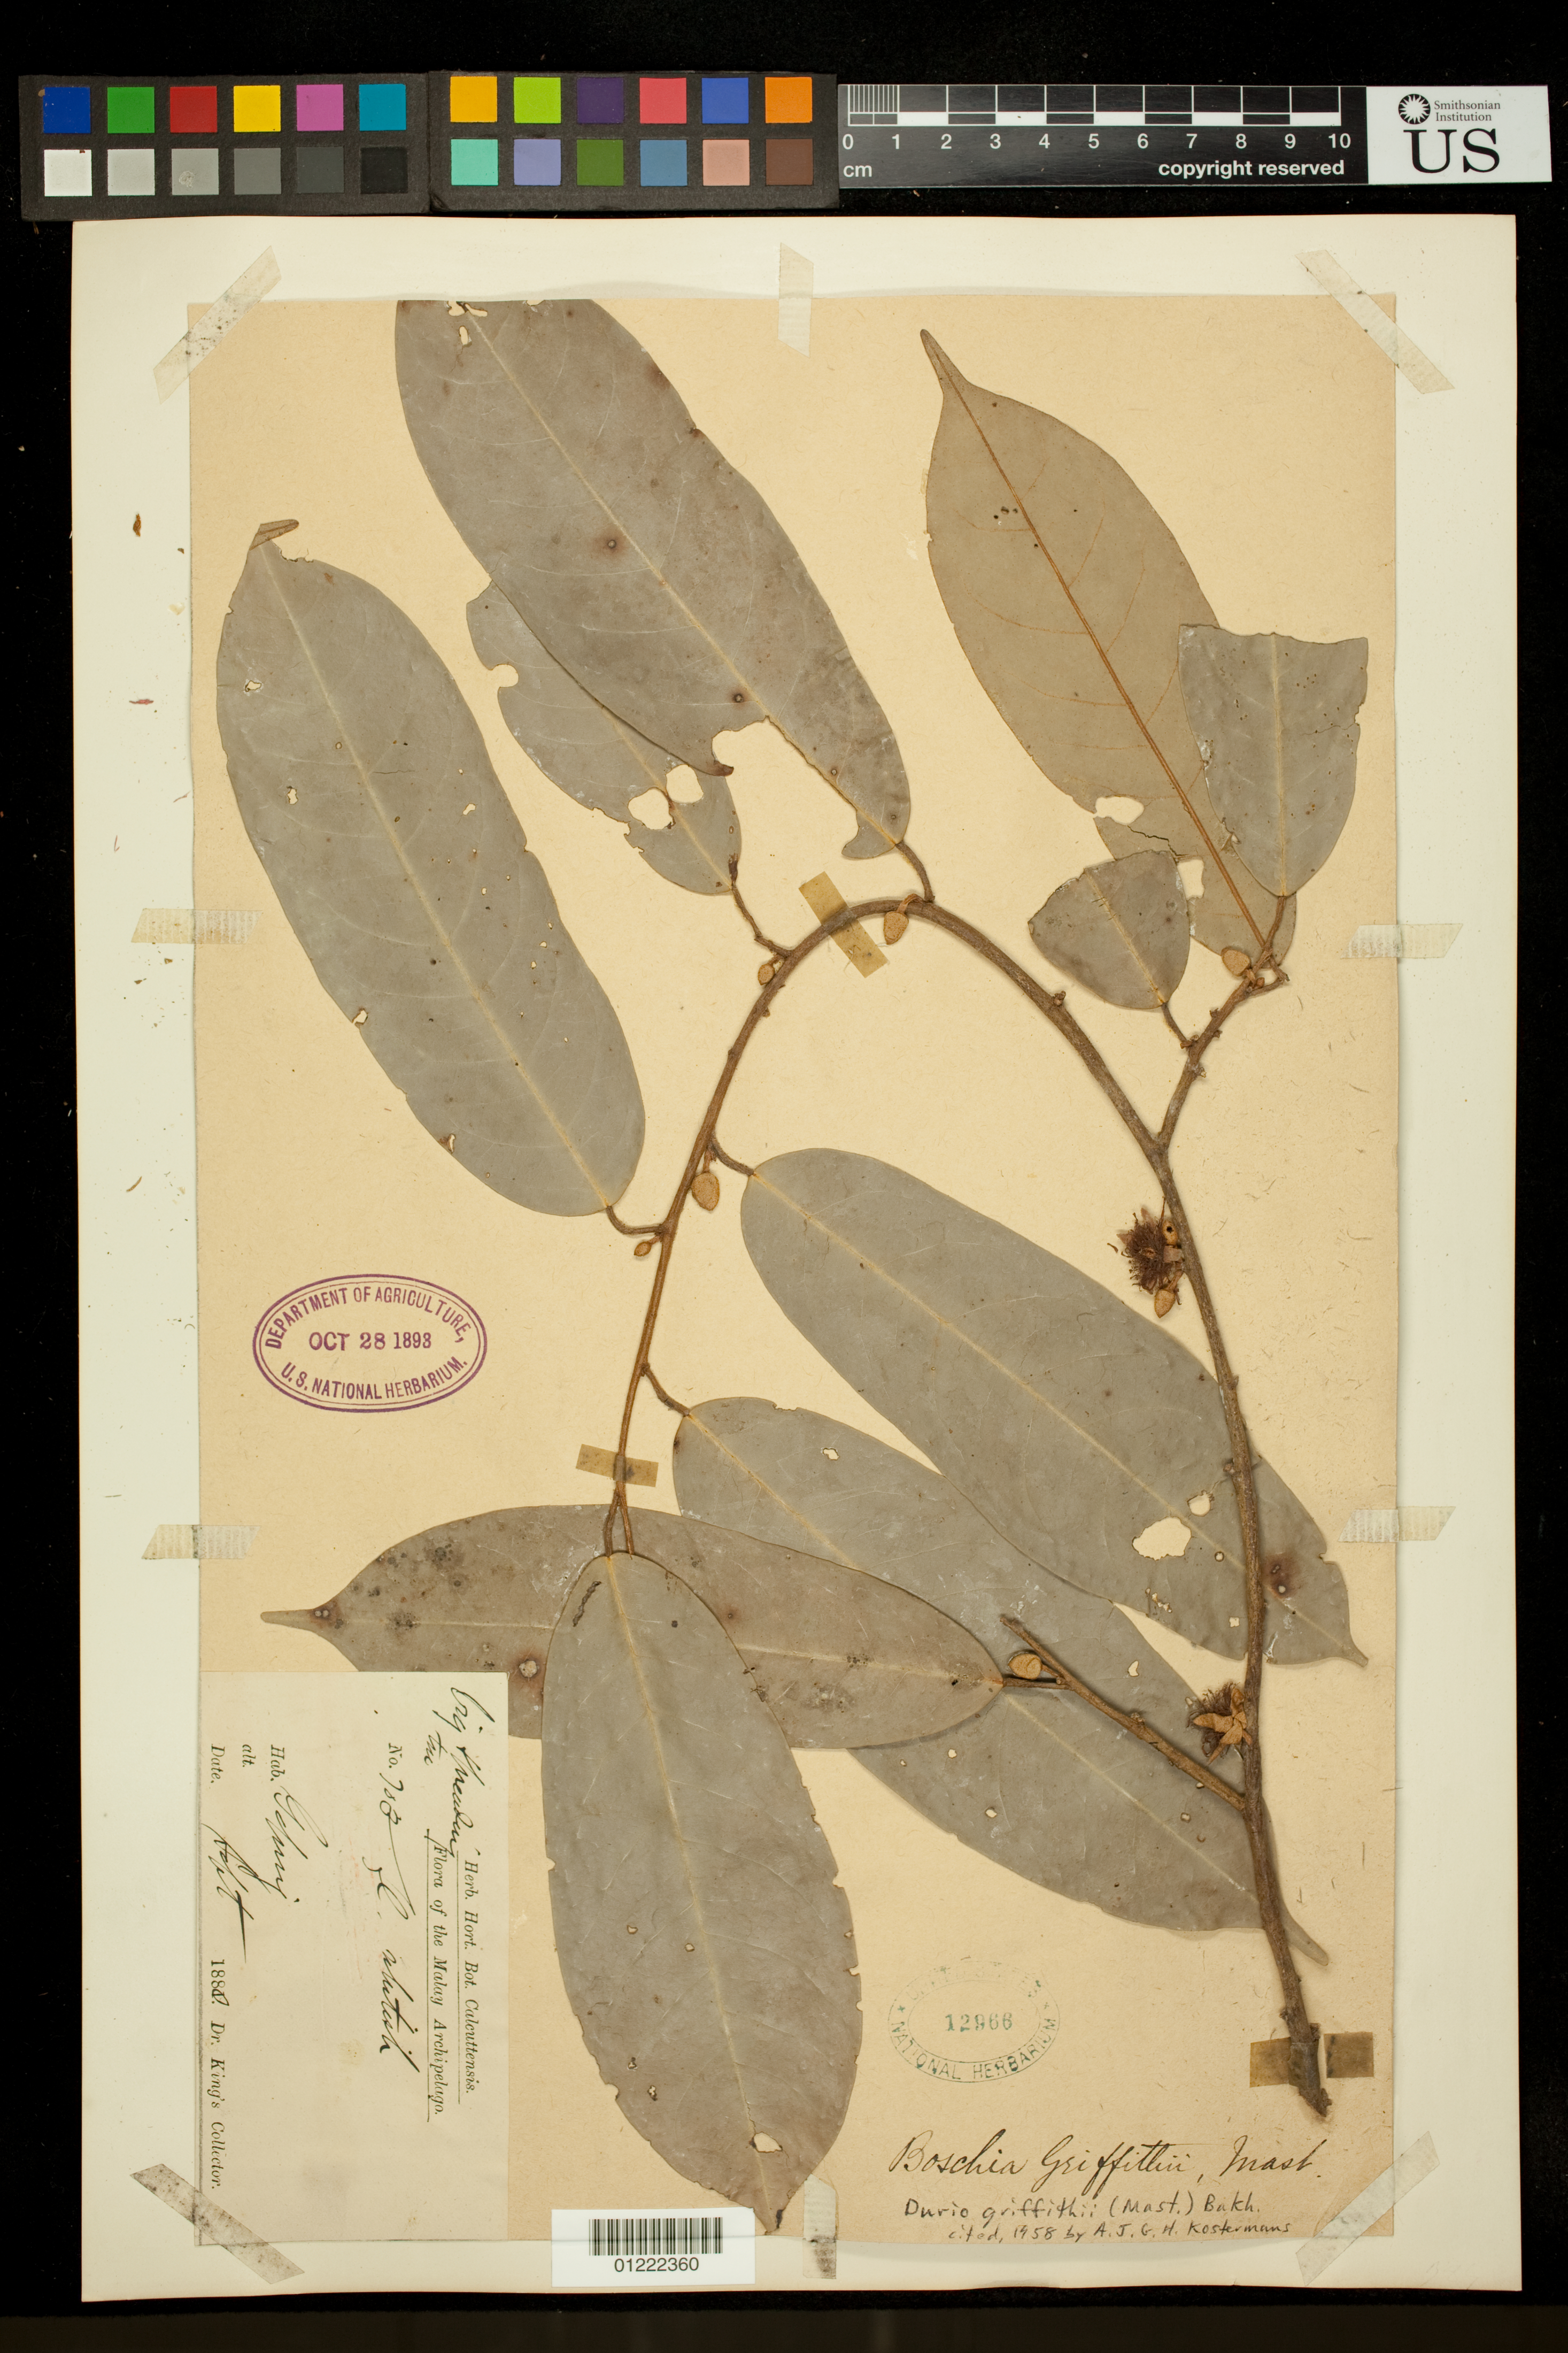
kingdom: Plantae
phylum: Tracheophyta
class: Magnoliopsida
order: Malvales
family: Malvaceae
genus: Boschia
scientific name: Boschia griffithii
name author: Mast.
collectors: Dr. King's collector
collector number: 703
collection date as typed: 1880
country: Malaysia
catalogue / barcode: US 12966